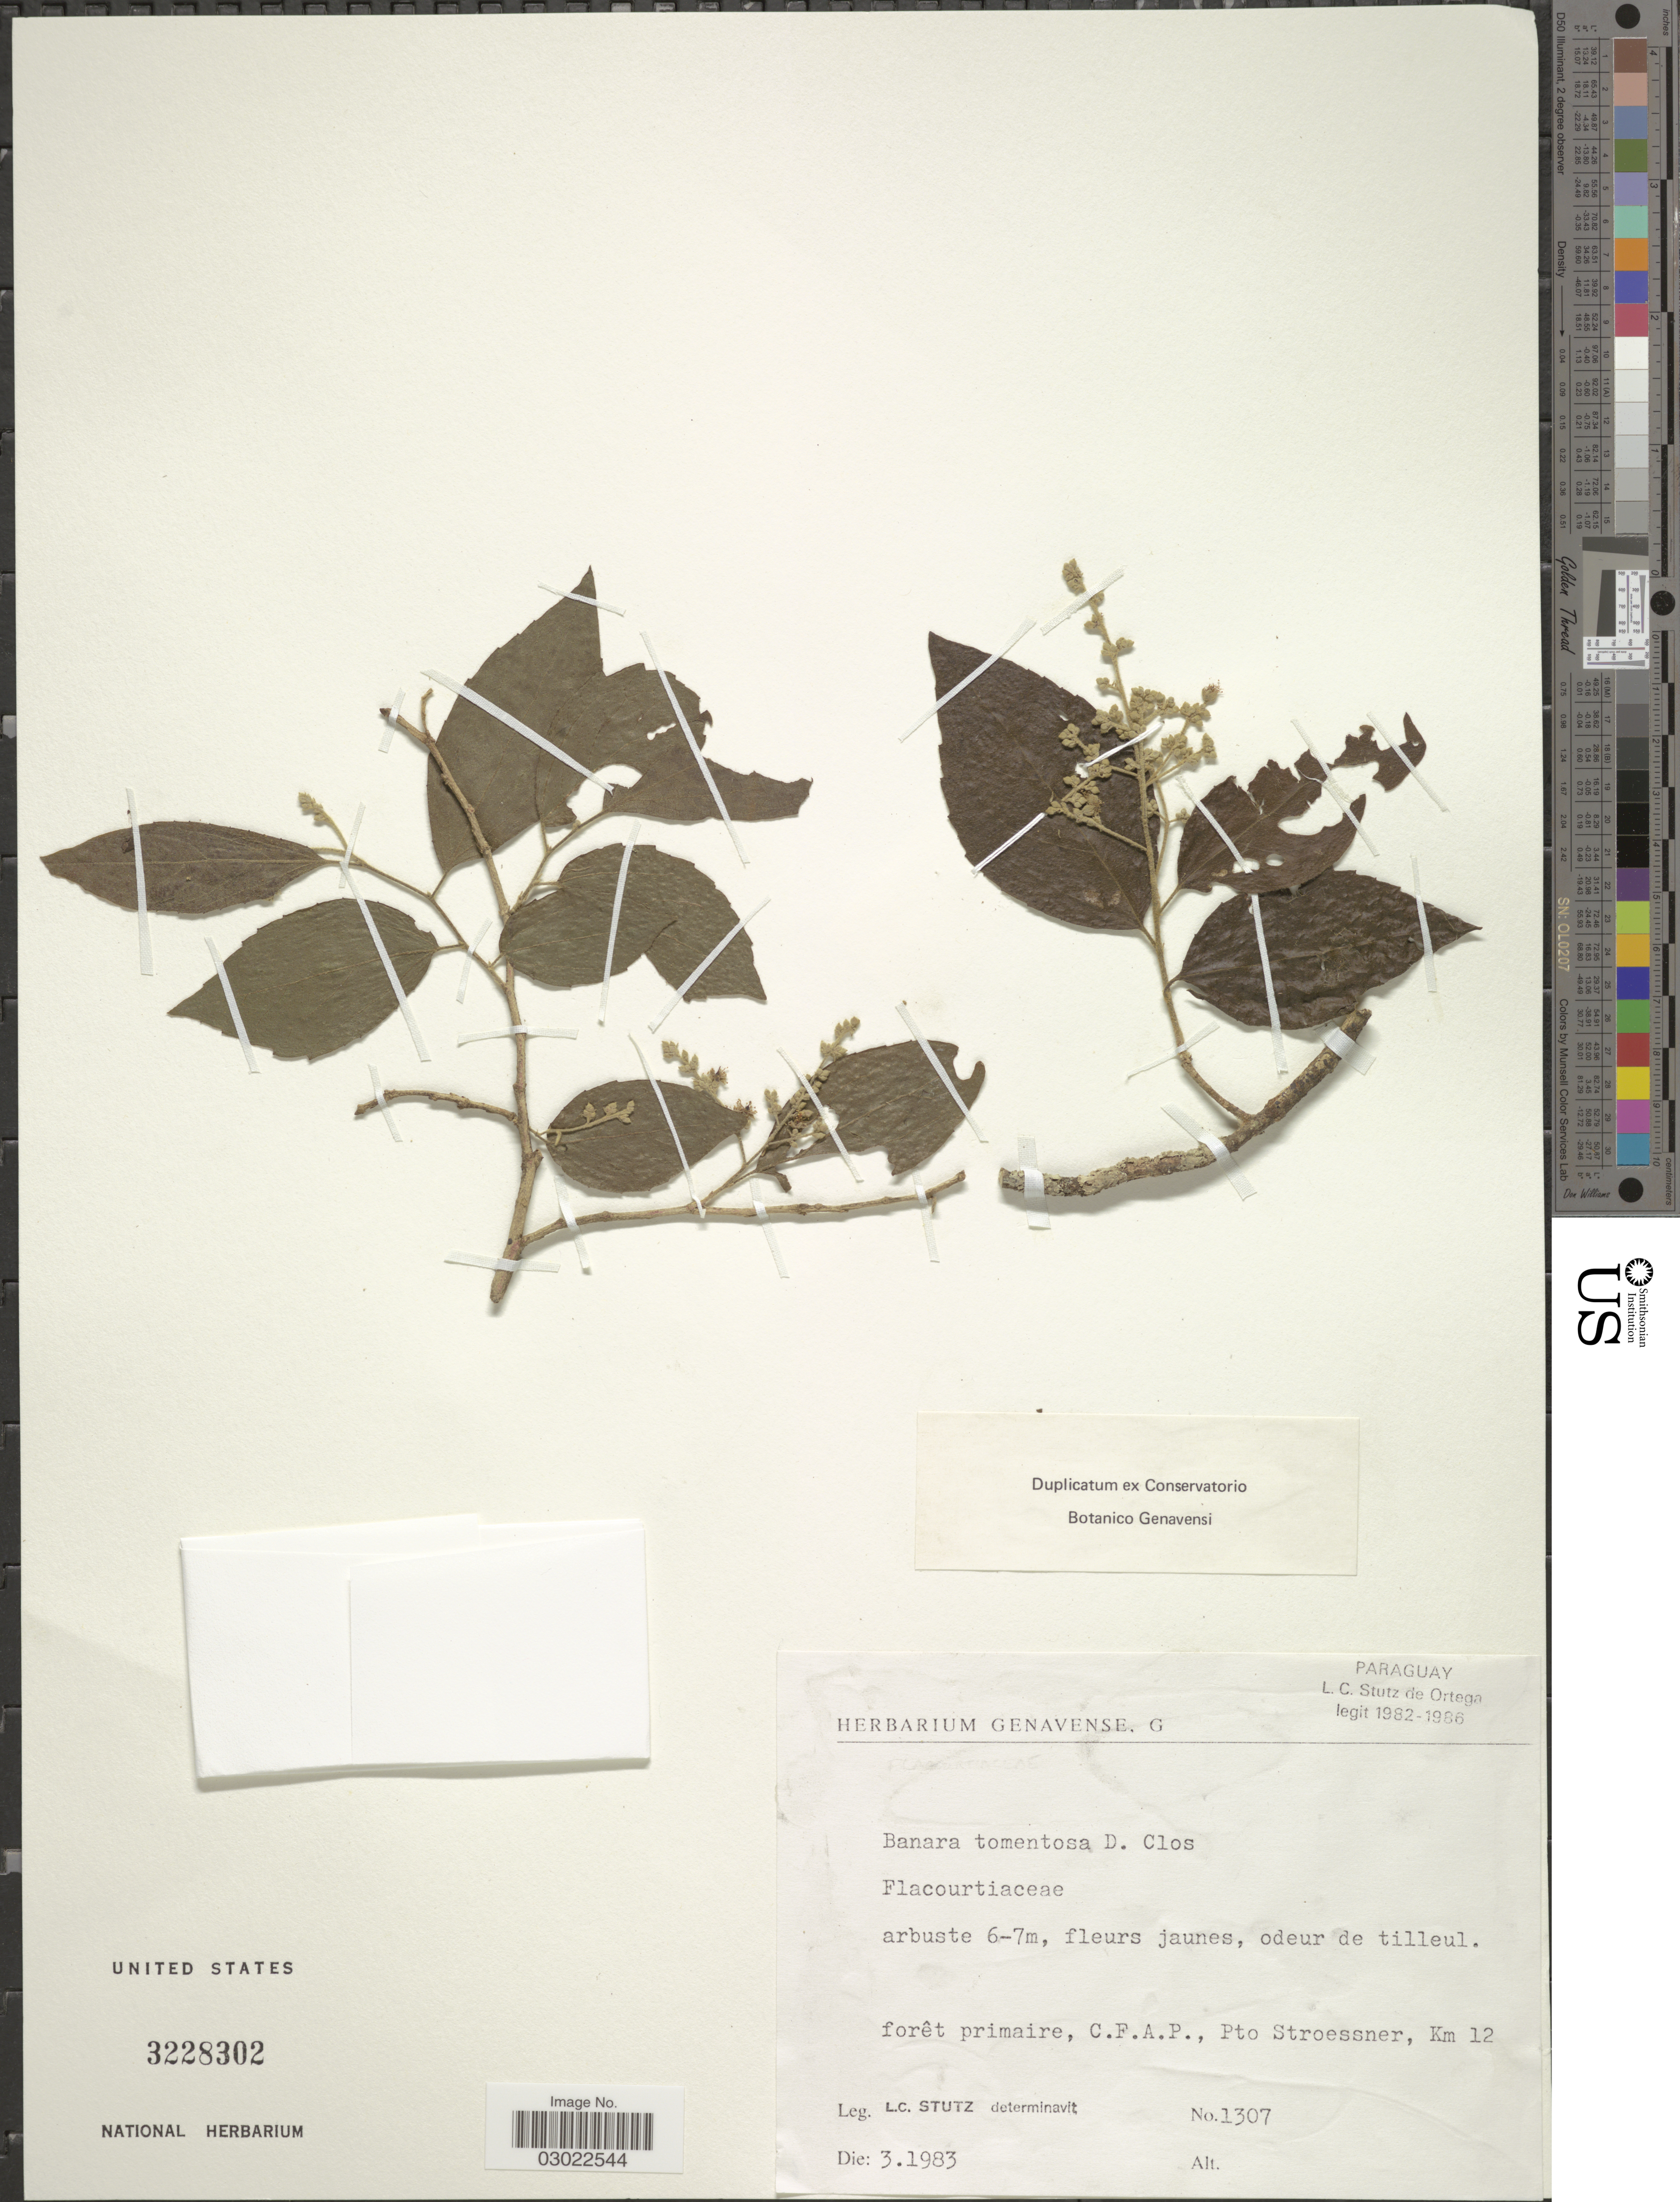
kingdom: Plantae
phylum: Tracheophyta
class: Magnoliopsida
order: Malpighiales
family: Salicaceae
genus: Banara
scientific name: Banara tomentosa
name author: Clos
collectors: L. C. Stutz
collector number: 1307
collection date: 1983-03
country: Paraguay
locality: Forêt primaire, C.F.A.P., Pto Stroessner, Km 12.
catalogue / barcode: US 3228302